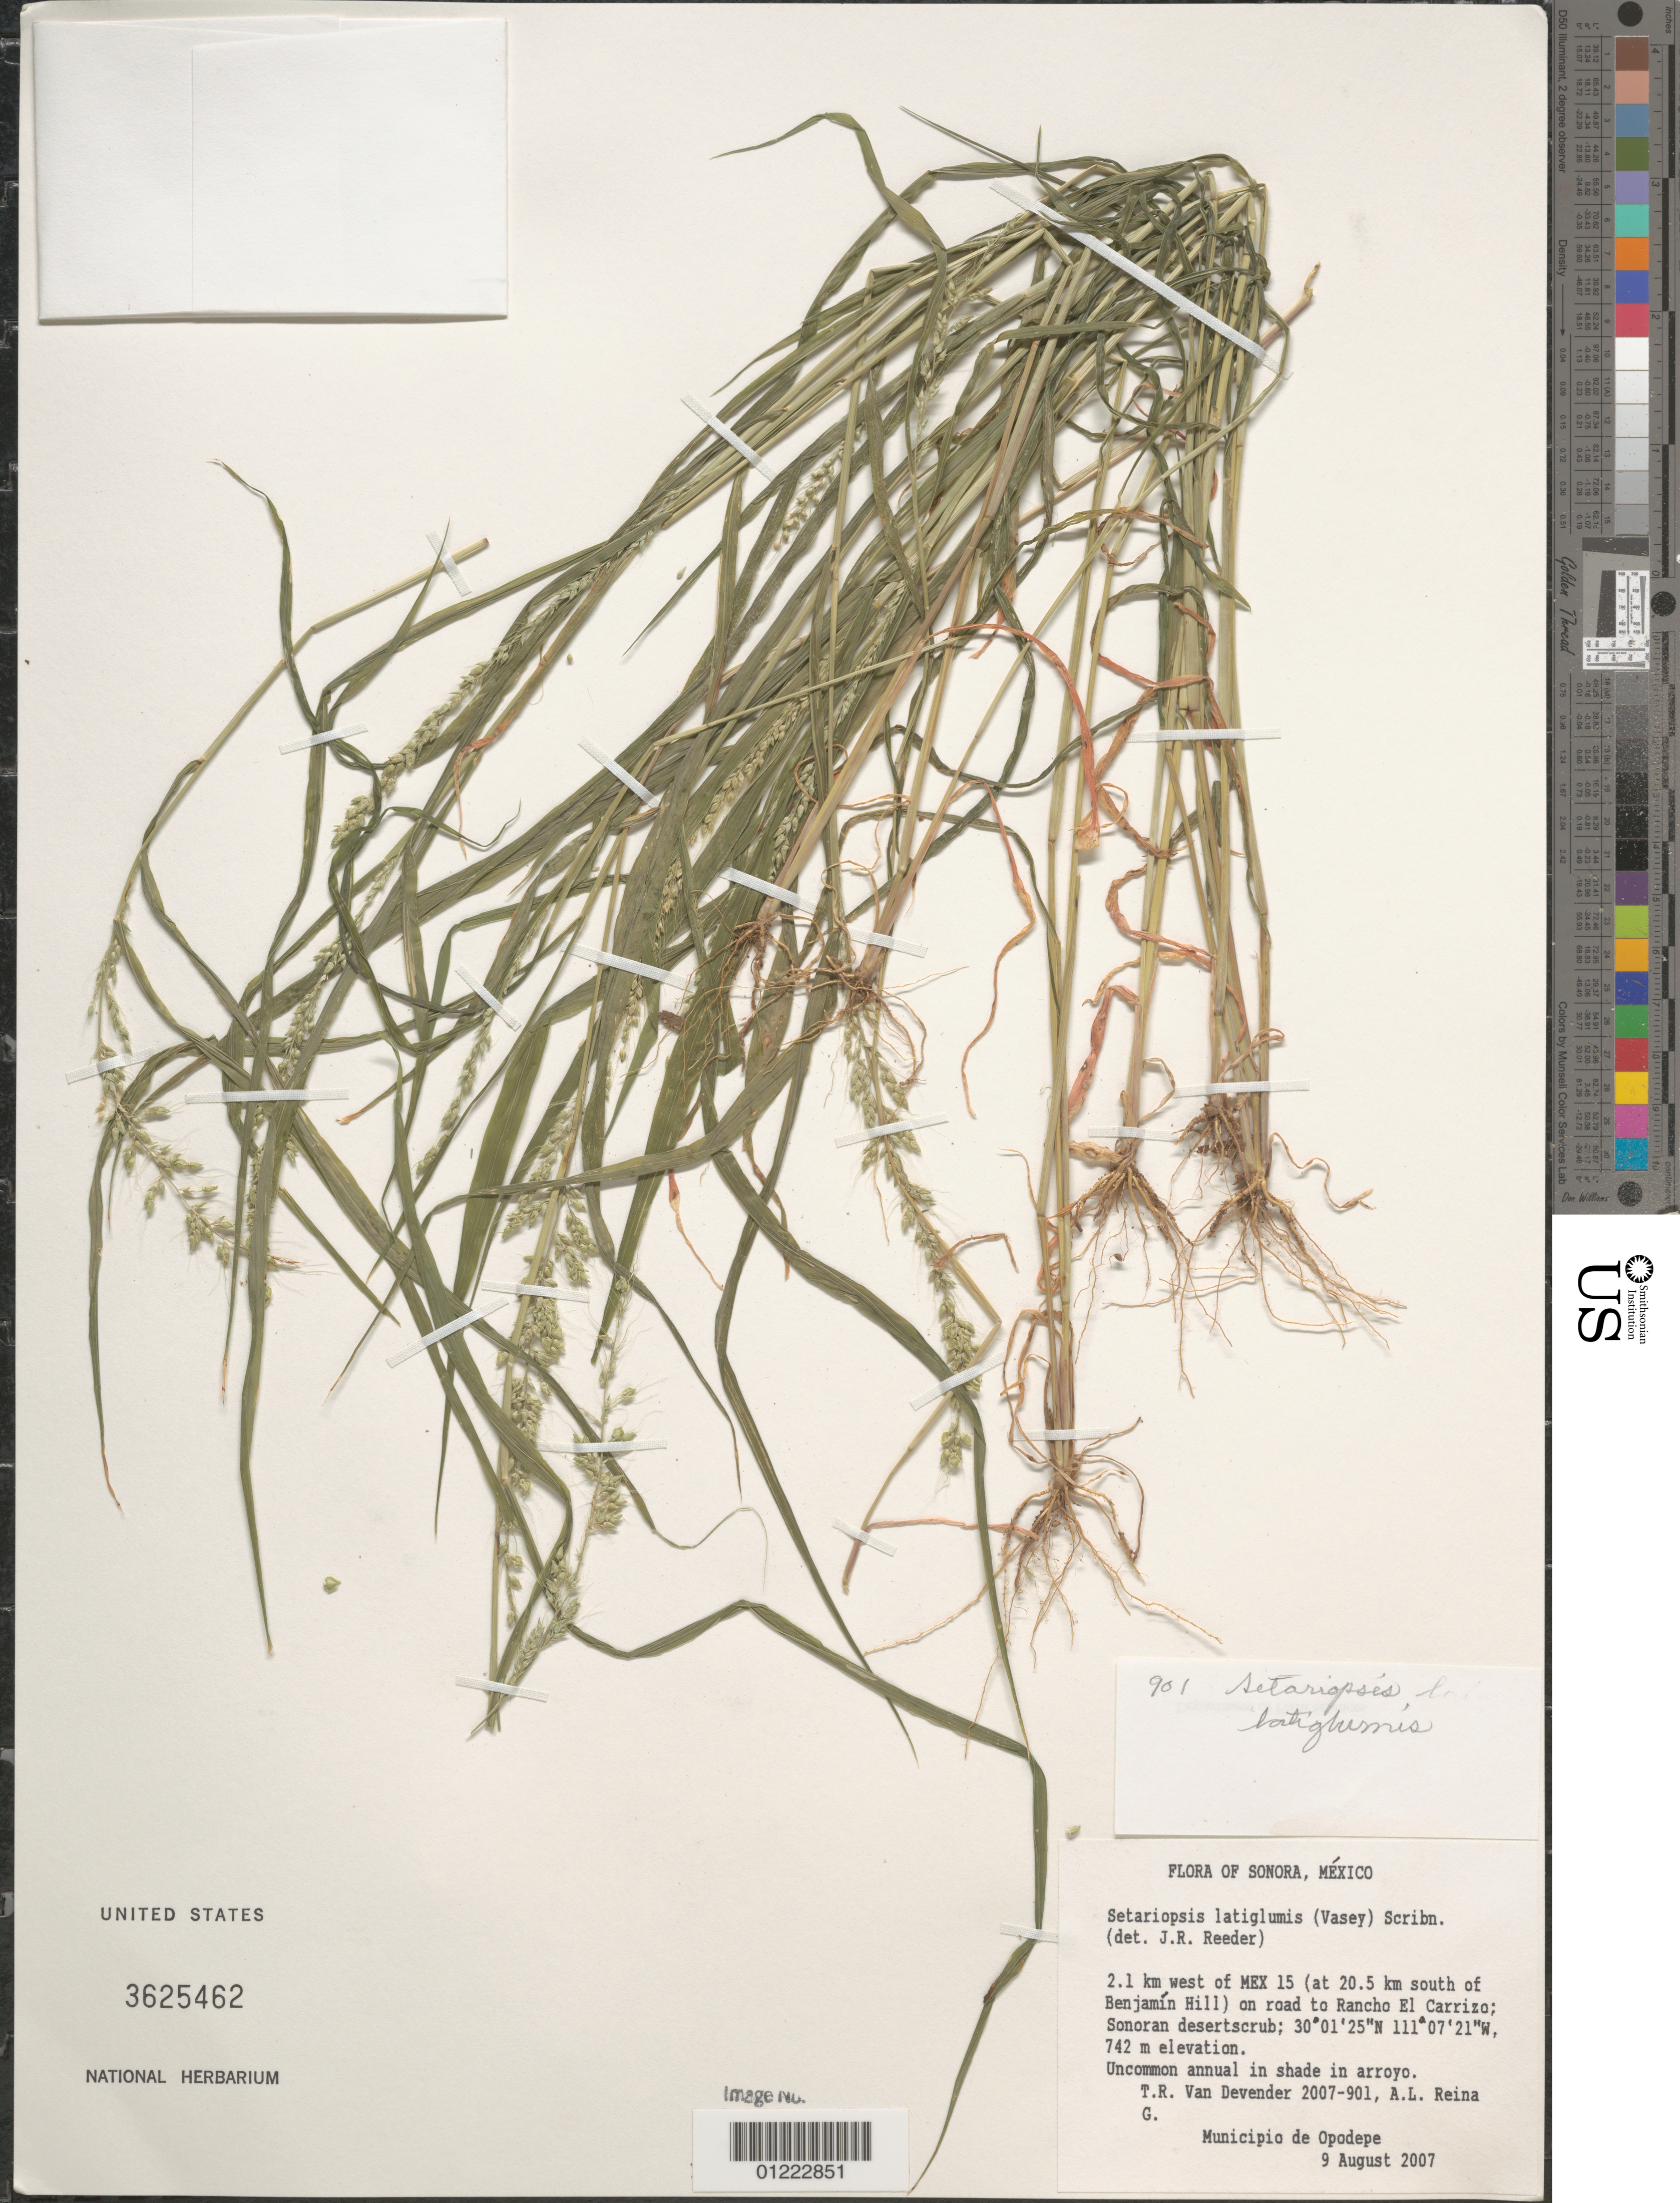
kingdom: Plantae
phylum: Tracheophyta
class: Liliopsida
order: Poales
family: Poaceae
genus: Setariopsis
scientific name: Setariopsis latiglumis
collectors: T. R. Van Devender & A. L. Reina G.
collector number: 2007-901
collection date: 2007-08-09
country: Mexico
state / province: Sonora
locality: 2.1 km west of MEX 15 (at 20.5 km south of Benjamín Hill) on road to Rancho El Carrizo;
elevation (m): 742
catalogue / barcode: US 3625462